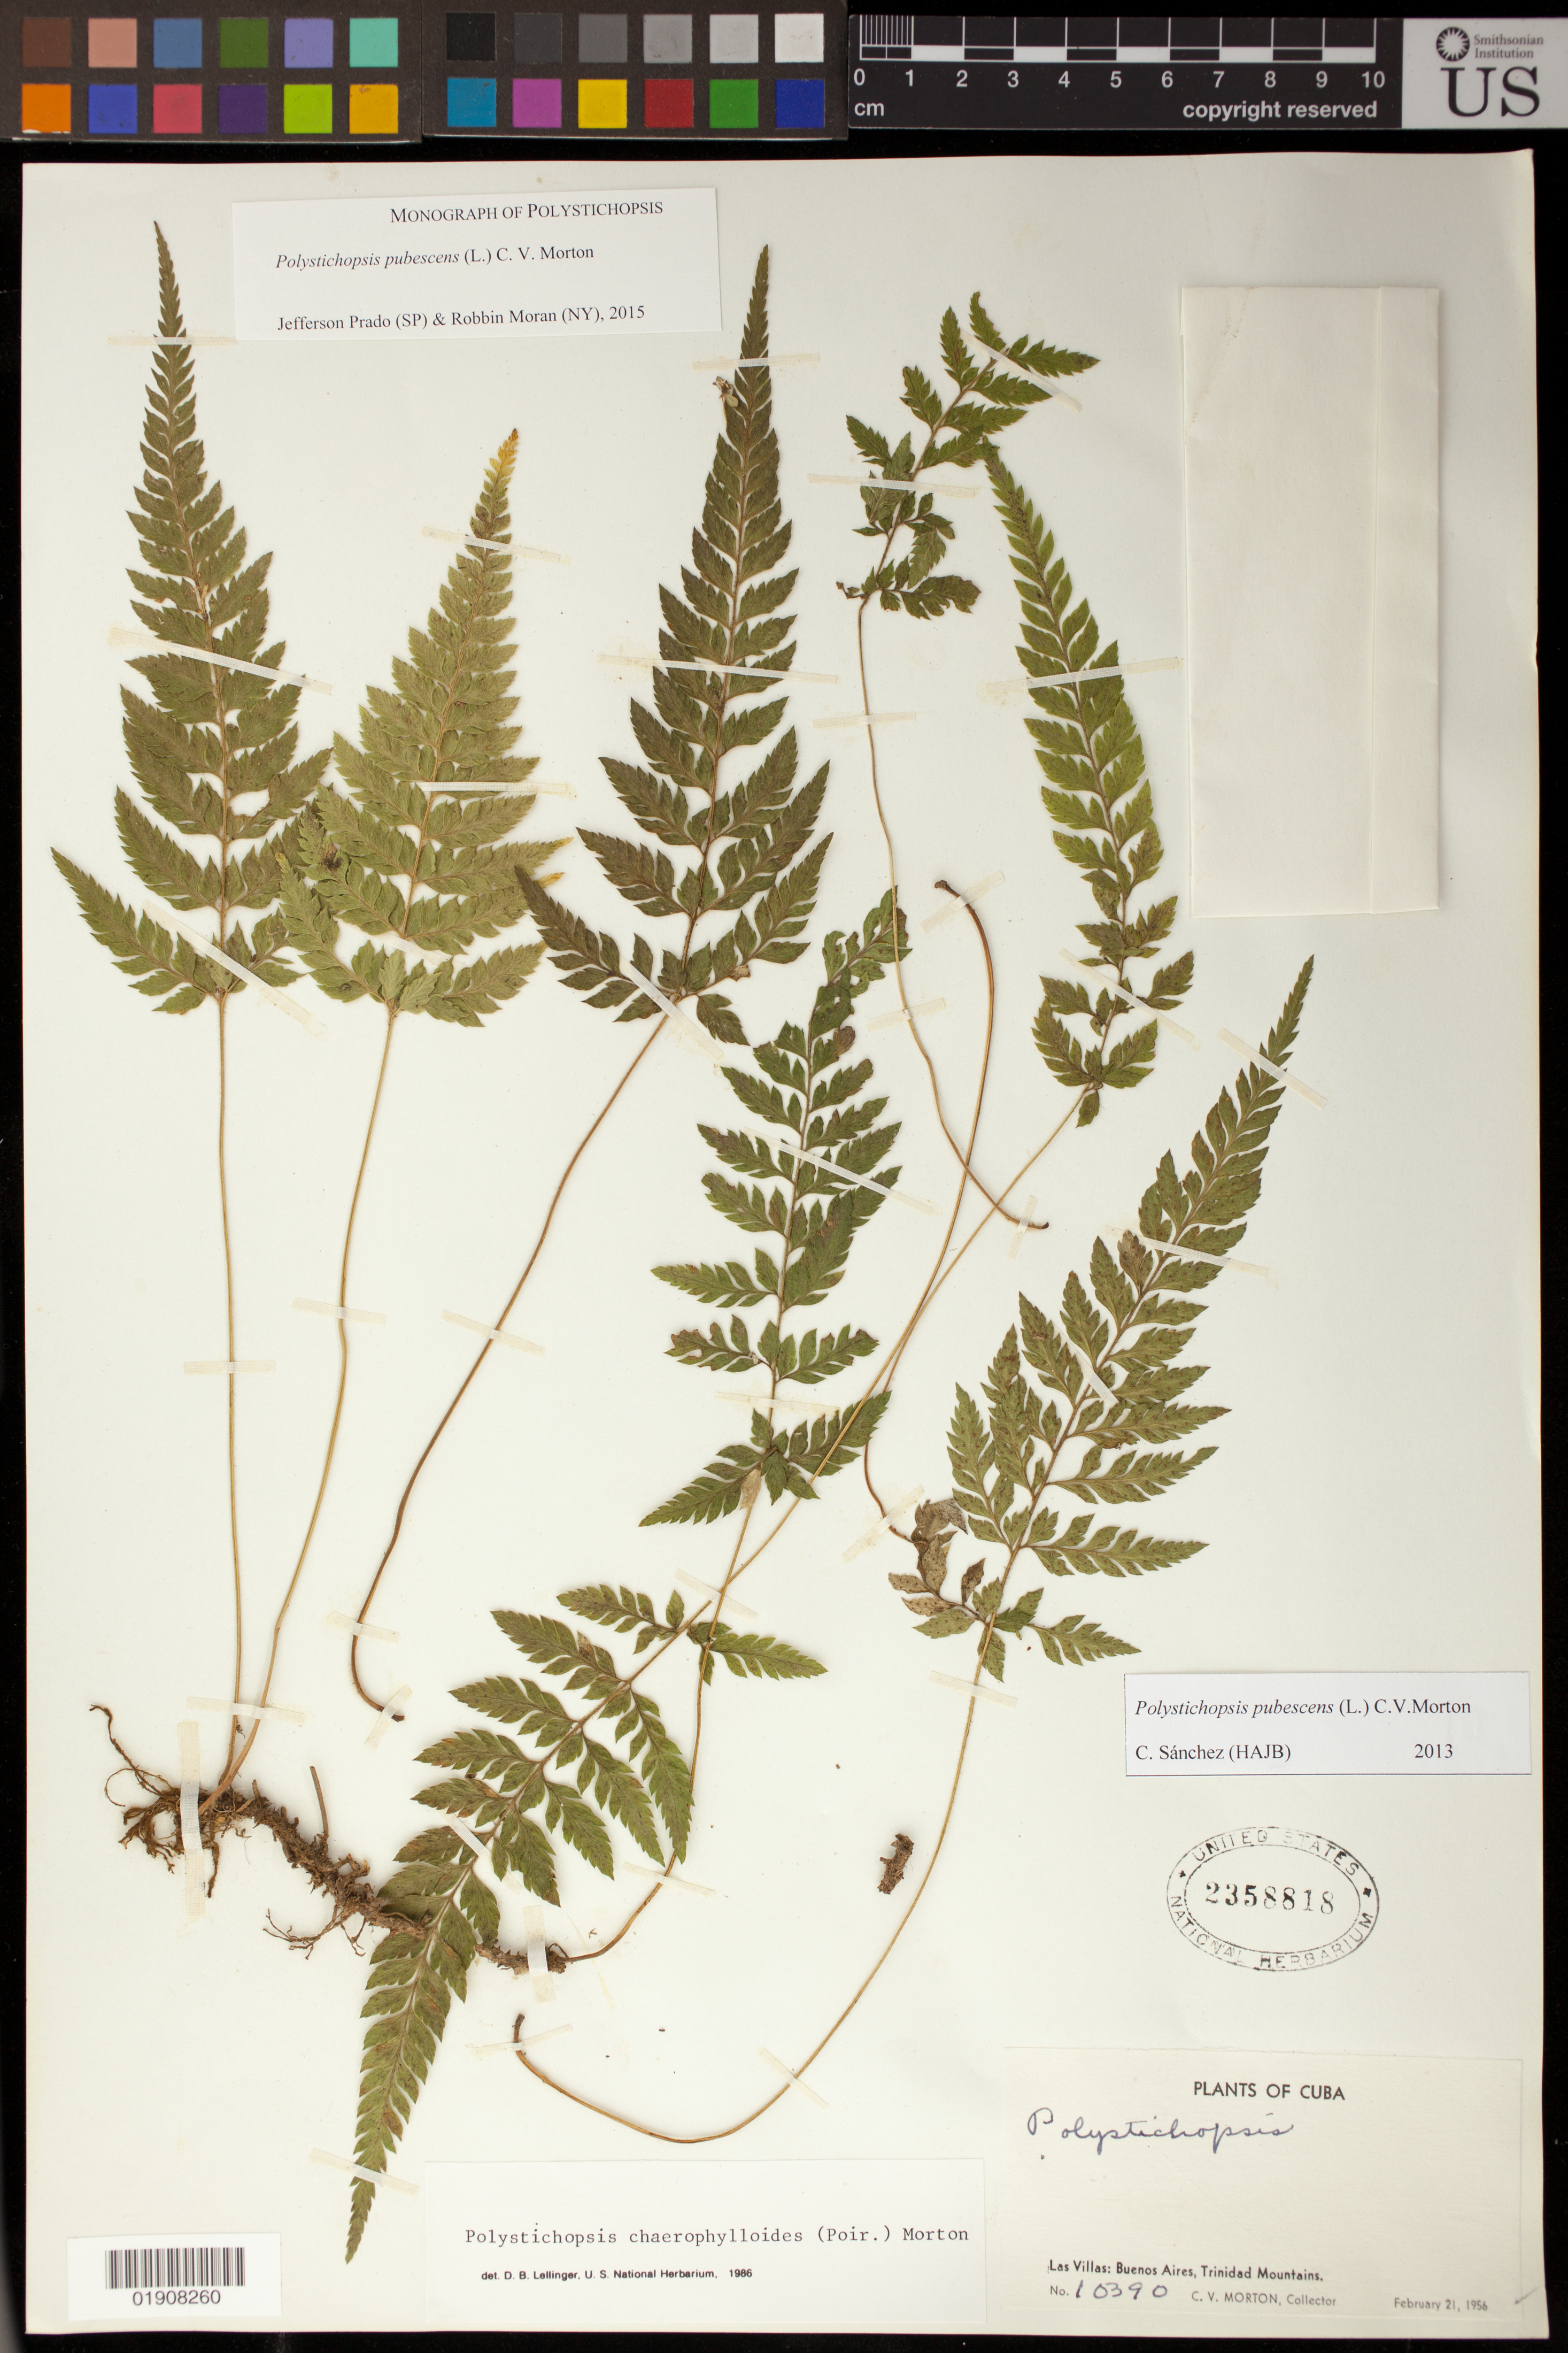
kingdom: Plantae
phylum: Tracheophyta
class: Polypodiopsida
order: Polypodiales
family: Dryopteridaceae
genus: Polystichopsis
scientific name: Polystichopsis pubescens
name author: (L.) C.V. Morton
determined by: Prado, J.; Moran, R. C.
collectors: C. V. Morton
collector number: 10390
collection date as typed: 21 Feb 1956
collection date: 1956-02-21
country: Cuba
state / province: Las Villas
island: Cuba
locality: Buenos Aires, Trinidad Mountains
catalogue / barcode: US 2358818